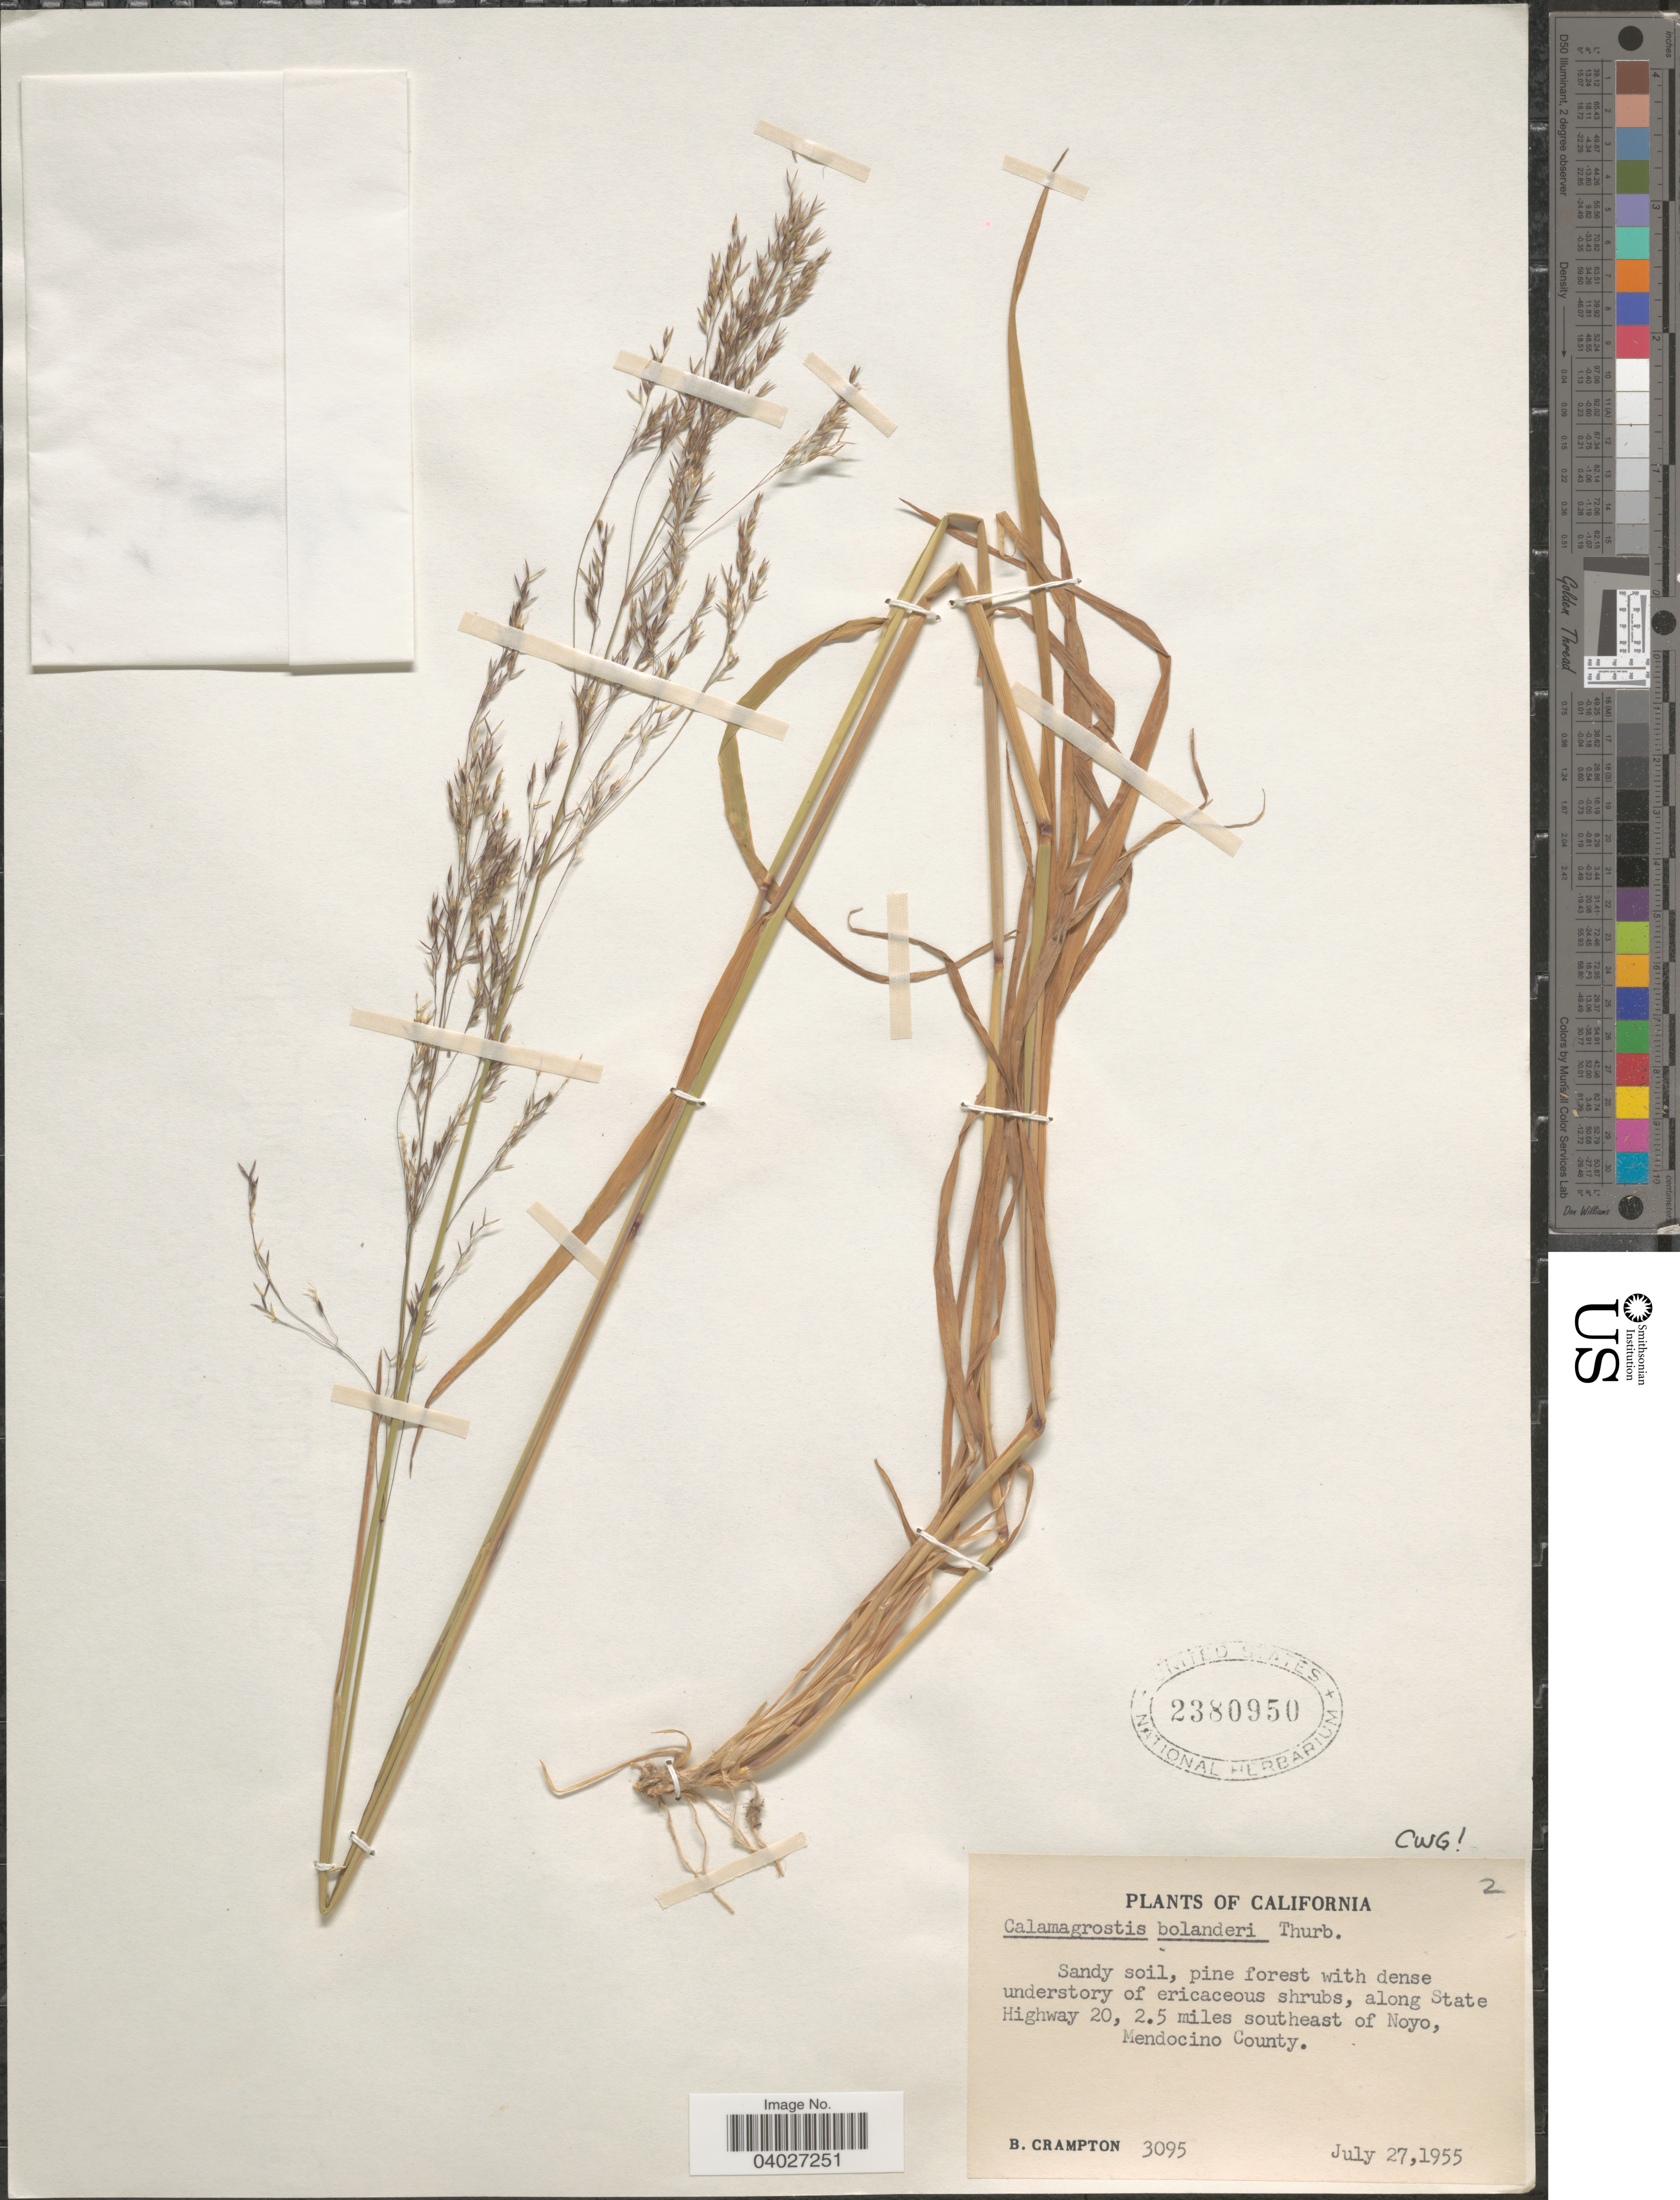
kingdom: Plantae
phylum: Tracheophyta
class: Liliopsida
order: Poales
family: Poaceae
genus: Calamagrostis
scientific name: Calamagrostis bolanderi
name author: Thurb.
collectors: B. Crampton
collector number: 3095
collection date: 1955-07-27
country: United States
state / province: California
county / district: Mendocino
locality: Along State Highway 20, 2.5 miles southeast of Noyo, Mendocino County.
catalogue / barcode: US 2380950